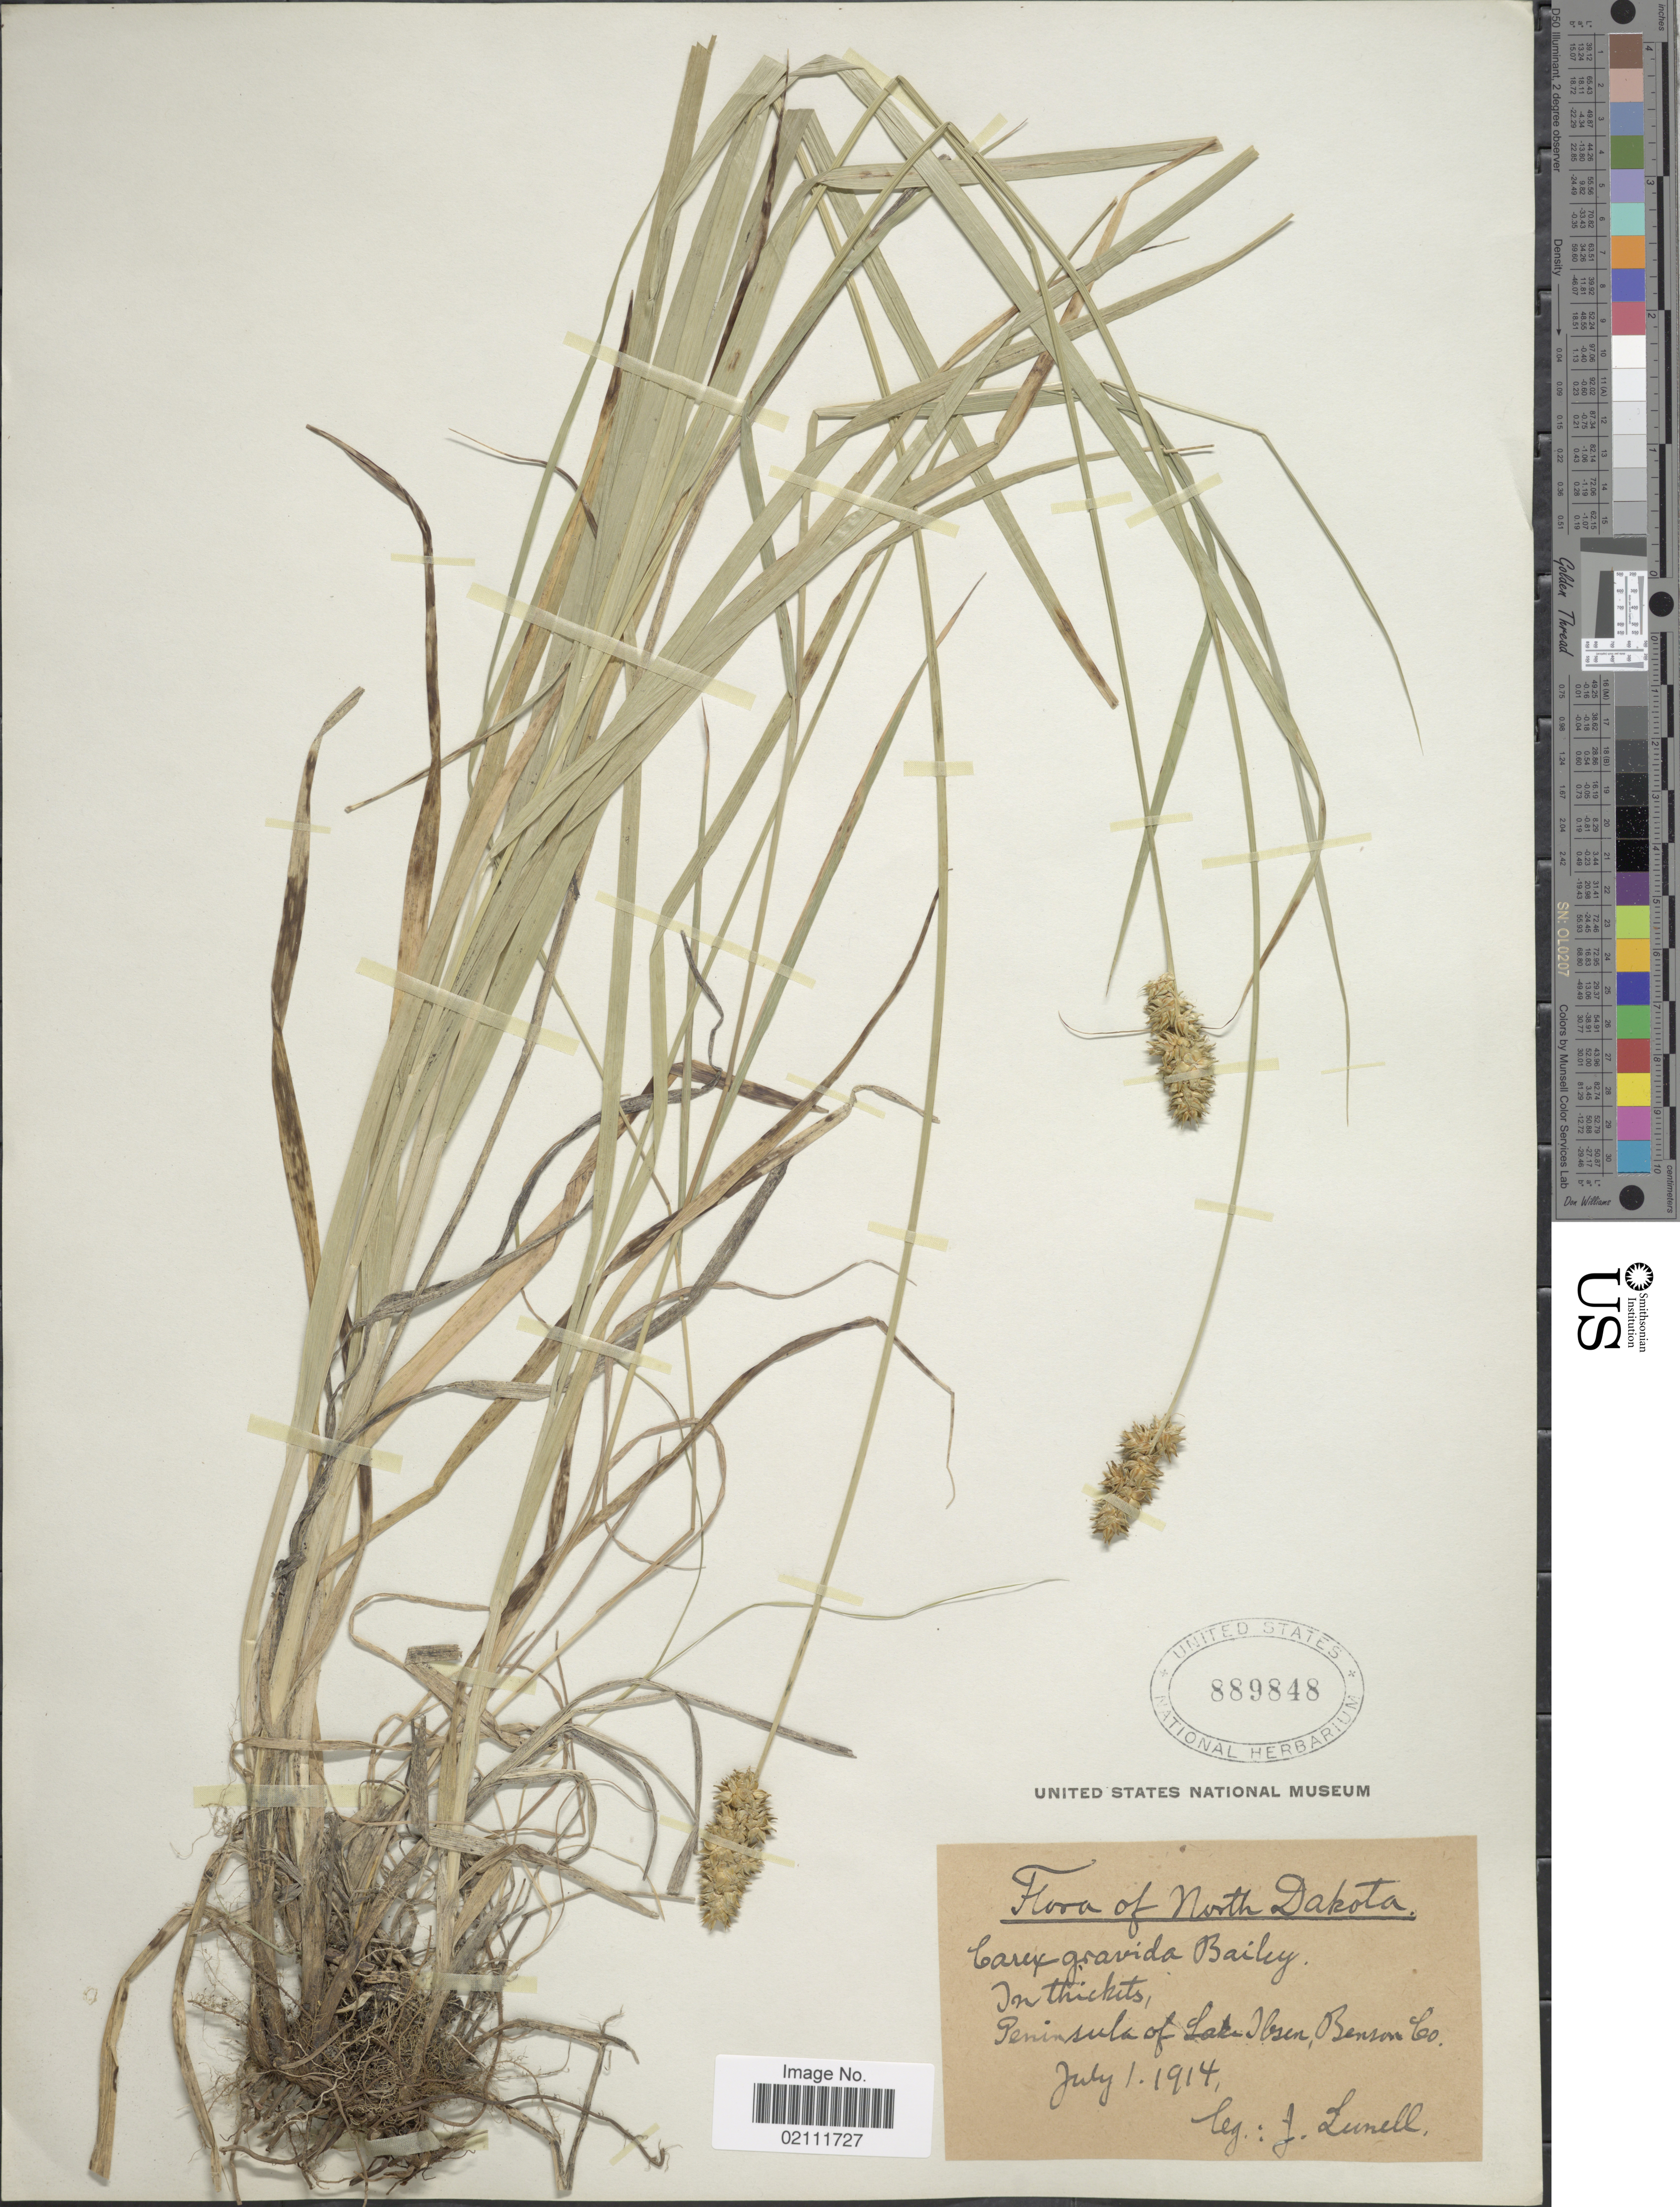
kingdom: Plantae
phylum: Tracheophyta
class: Liliopsida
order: Poales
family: Cyperaceae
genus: Carex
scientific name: Carex gravida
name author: L.H. Bailey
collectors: J. Lunell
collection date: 1914-07-01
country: United States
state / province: North Dakota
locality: In thickets, Peninsula of Lake Ibsen, Benson Co.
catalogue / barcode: US 889848